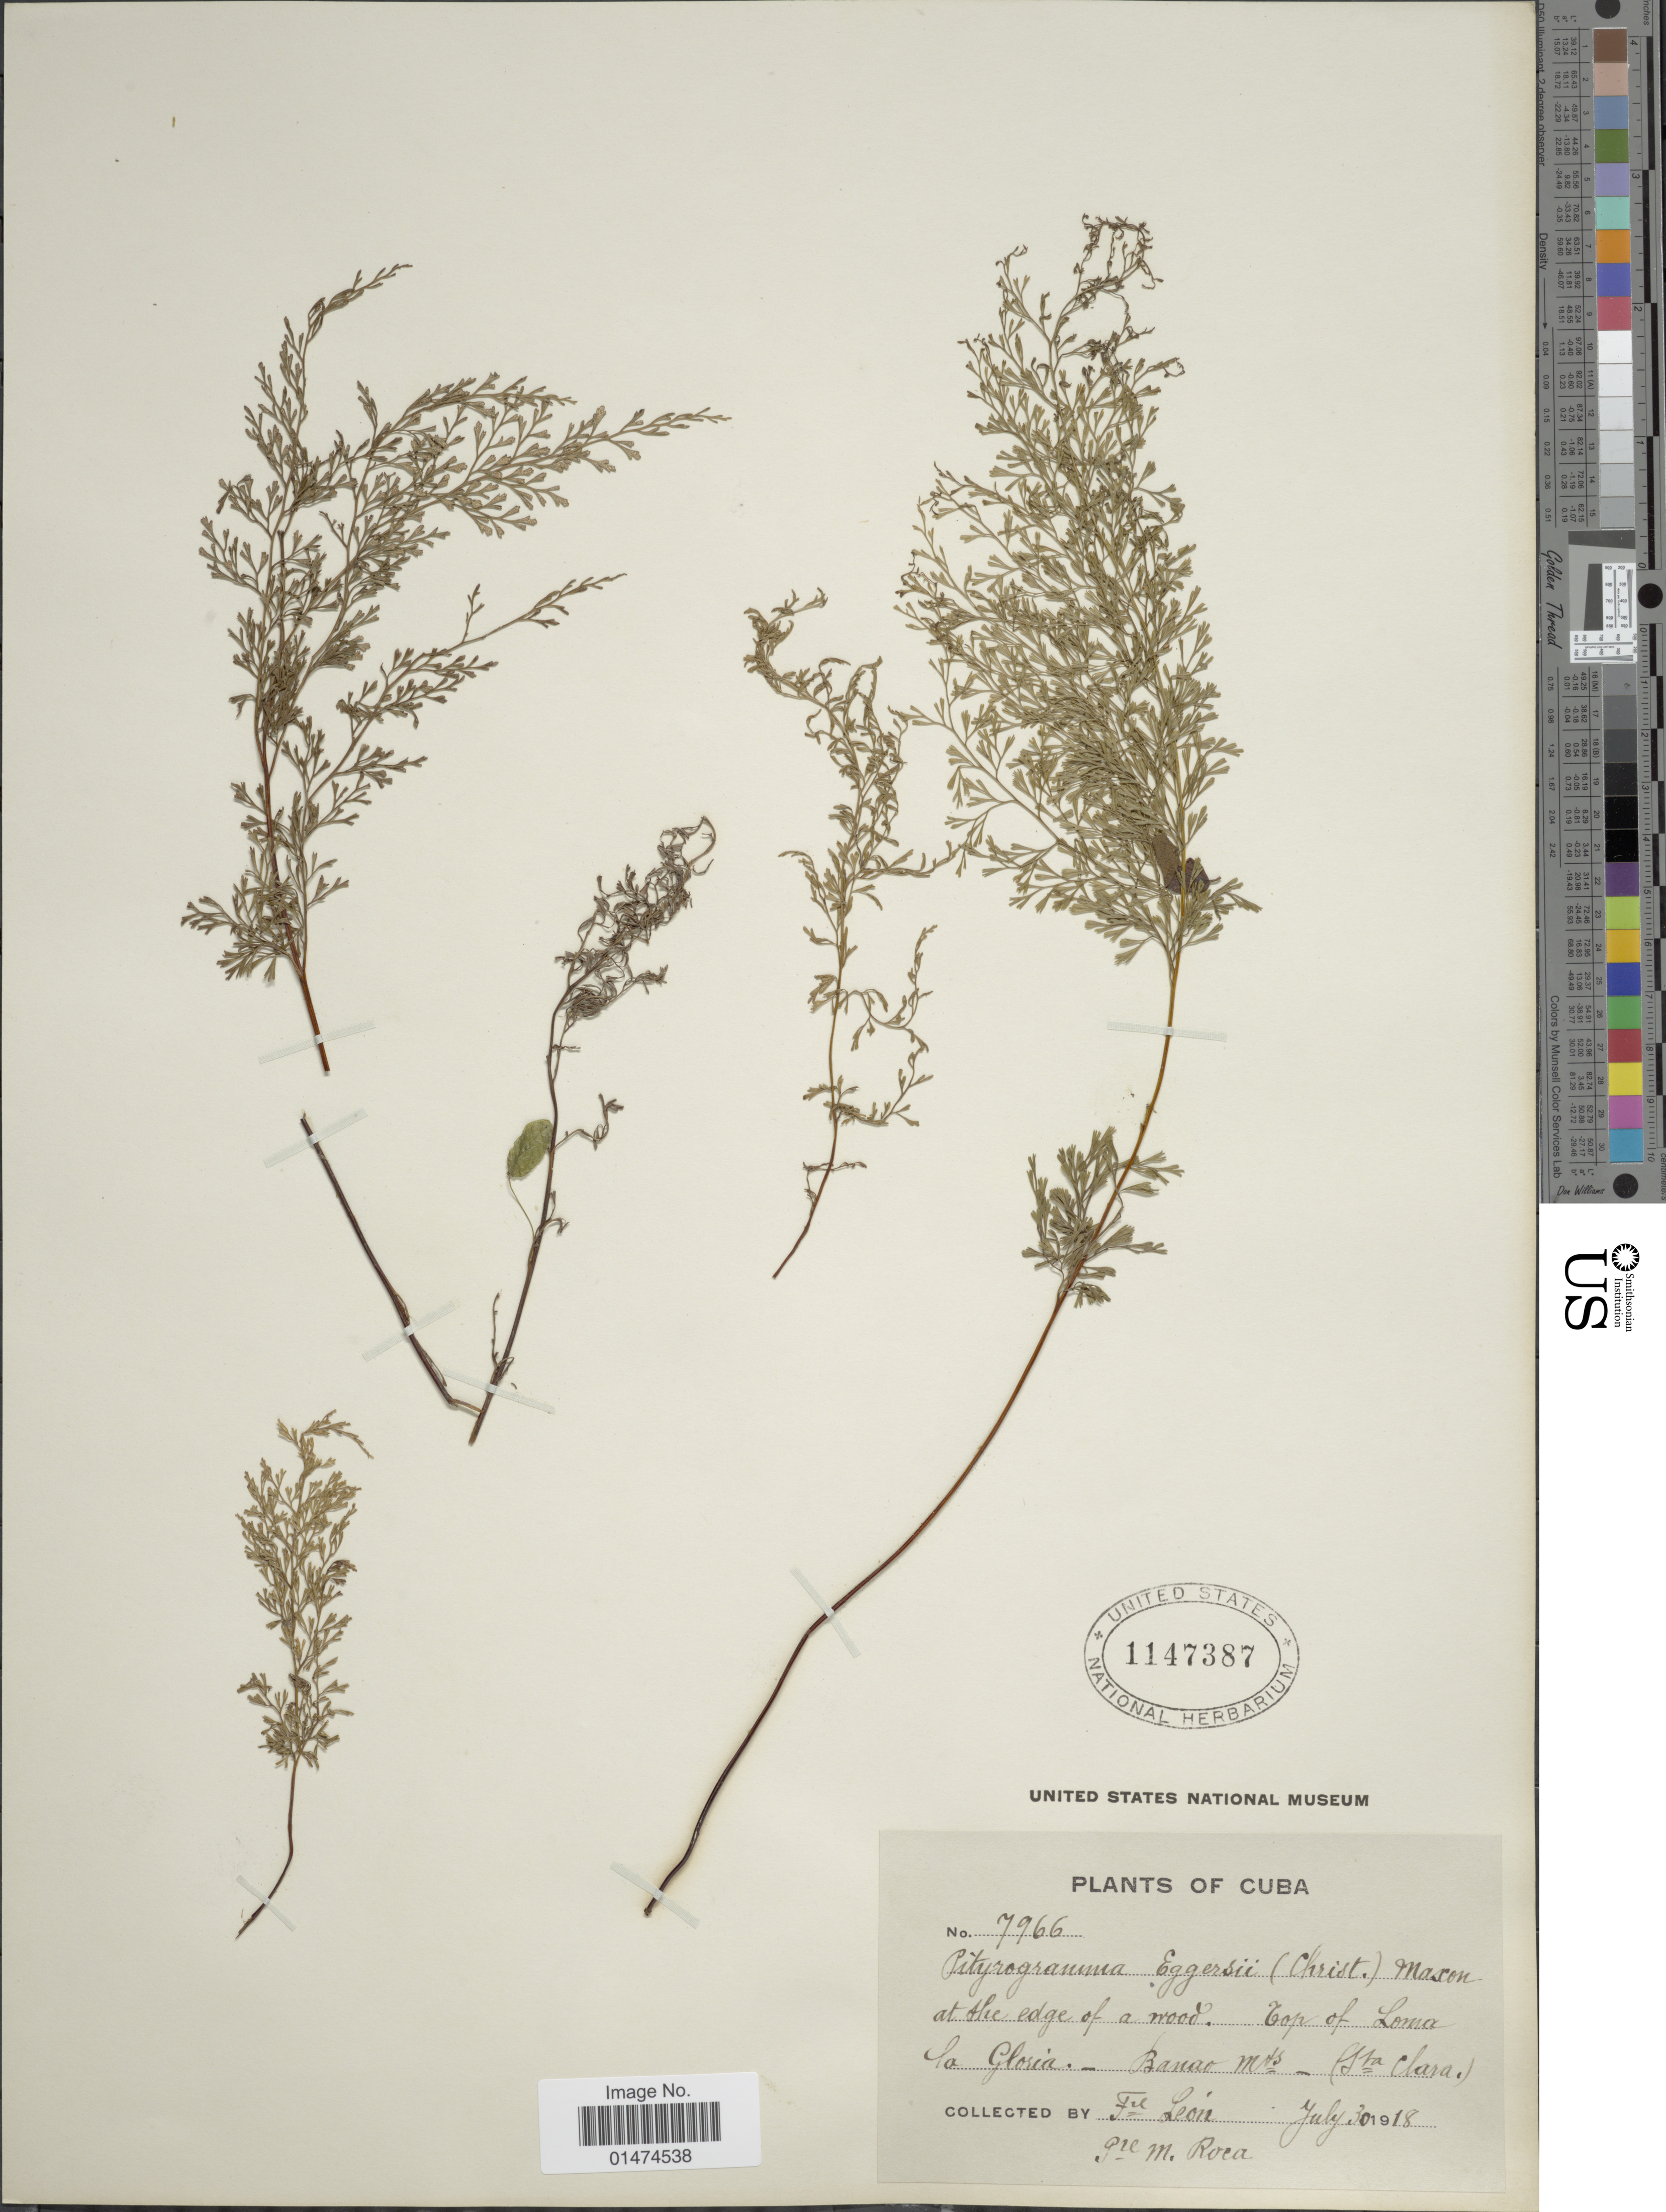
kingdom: Plantae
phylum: Tracheophyta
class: Polypodiopsida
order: Polypodiales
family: Pteridaceae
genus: Pityrogramma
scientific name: Pityrogramma eggersii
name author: (Christ) Maxon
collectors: Bro. León & M. Roca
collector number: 7966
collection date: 1918-07-30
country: Cuba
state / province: Las Villas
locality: At the edge of a wood. Cop of Loma la Gloria, Banao Mts. (Sta. Clara).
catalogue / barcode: US 1147387